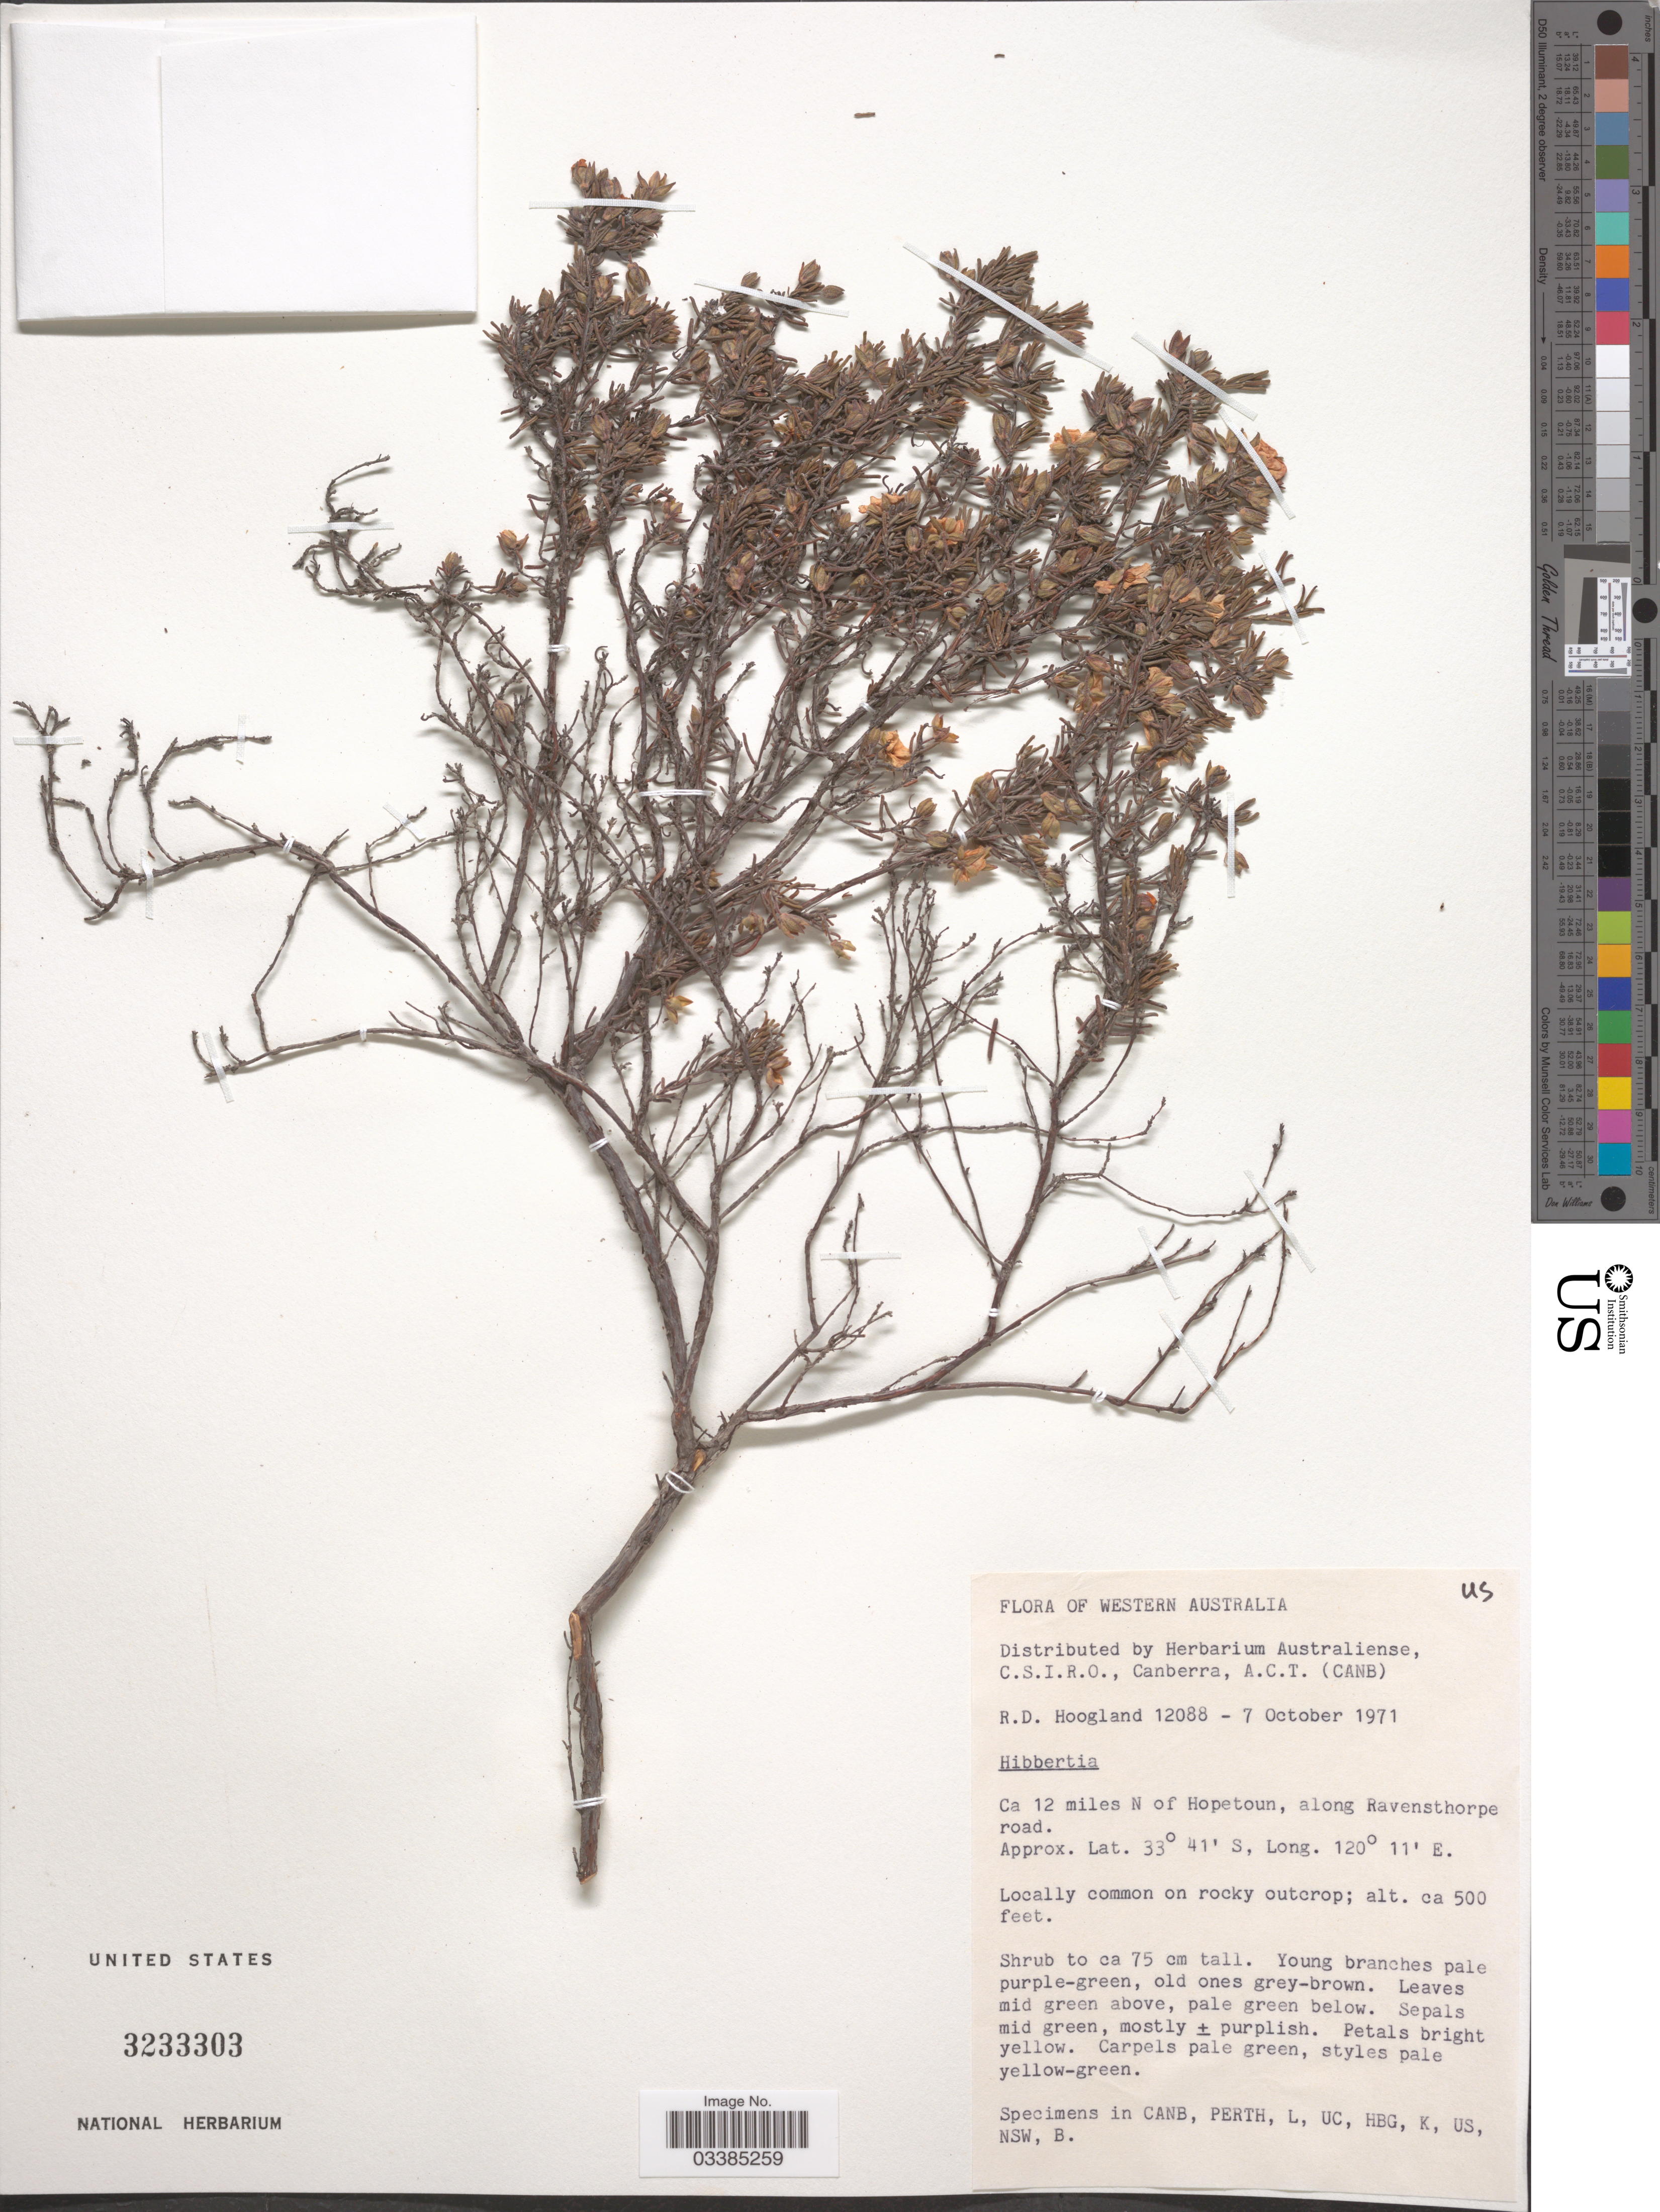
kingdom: Plantae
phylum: Tracheophyta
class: Magnoliopsida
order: Dilleniales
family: Dilleniaceae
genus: Hibbertia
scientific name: Hibbertia sp.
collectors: R. D. Hoogland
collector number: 12088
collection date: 1971-10-07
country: Australia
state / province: Western Australia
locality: Ca 12 miles N of Hopetoun, along Ravensthorpe road.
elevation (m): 152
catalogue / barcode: US 3233303